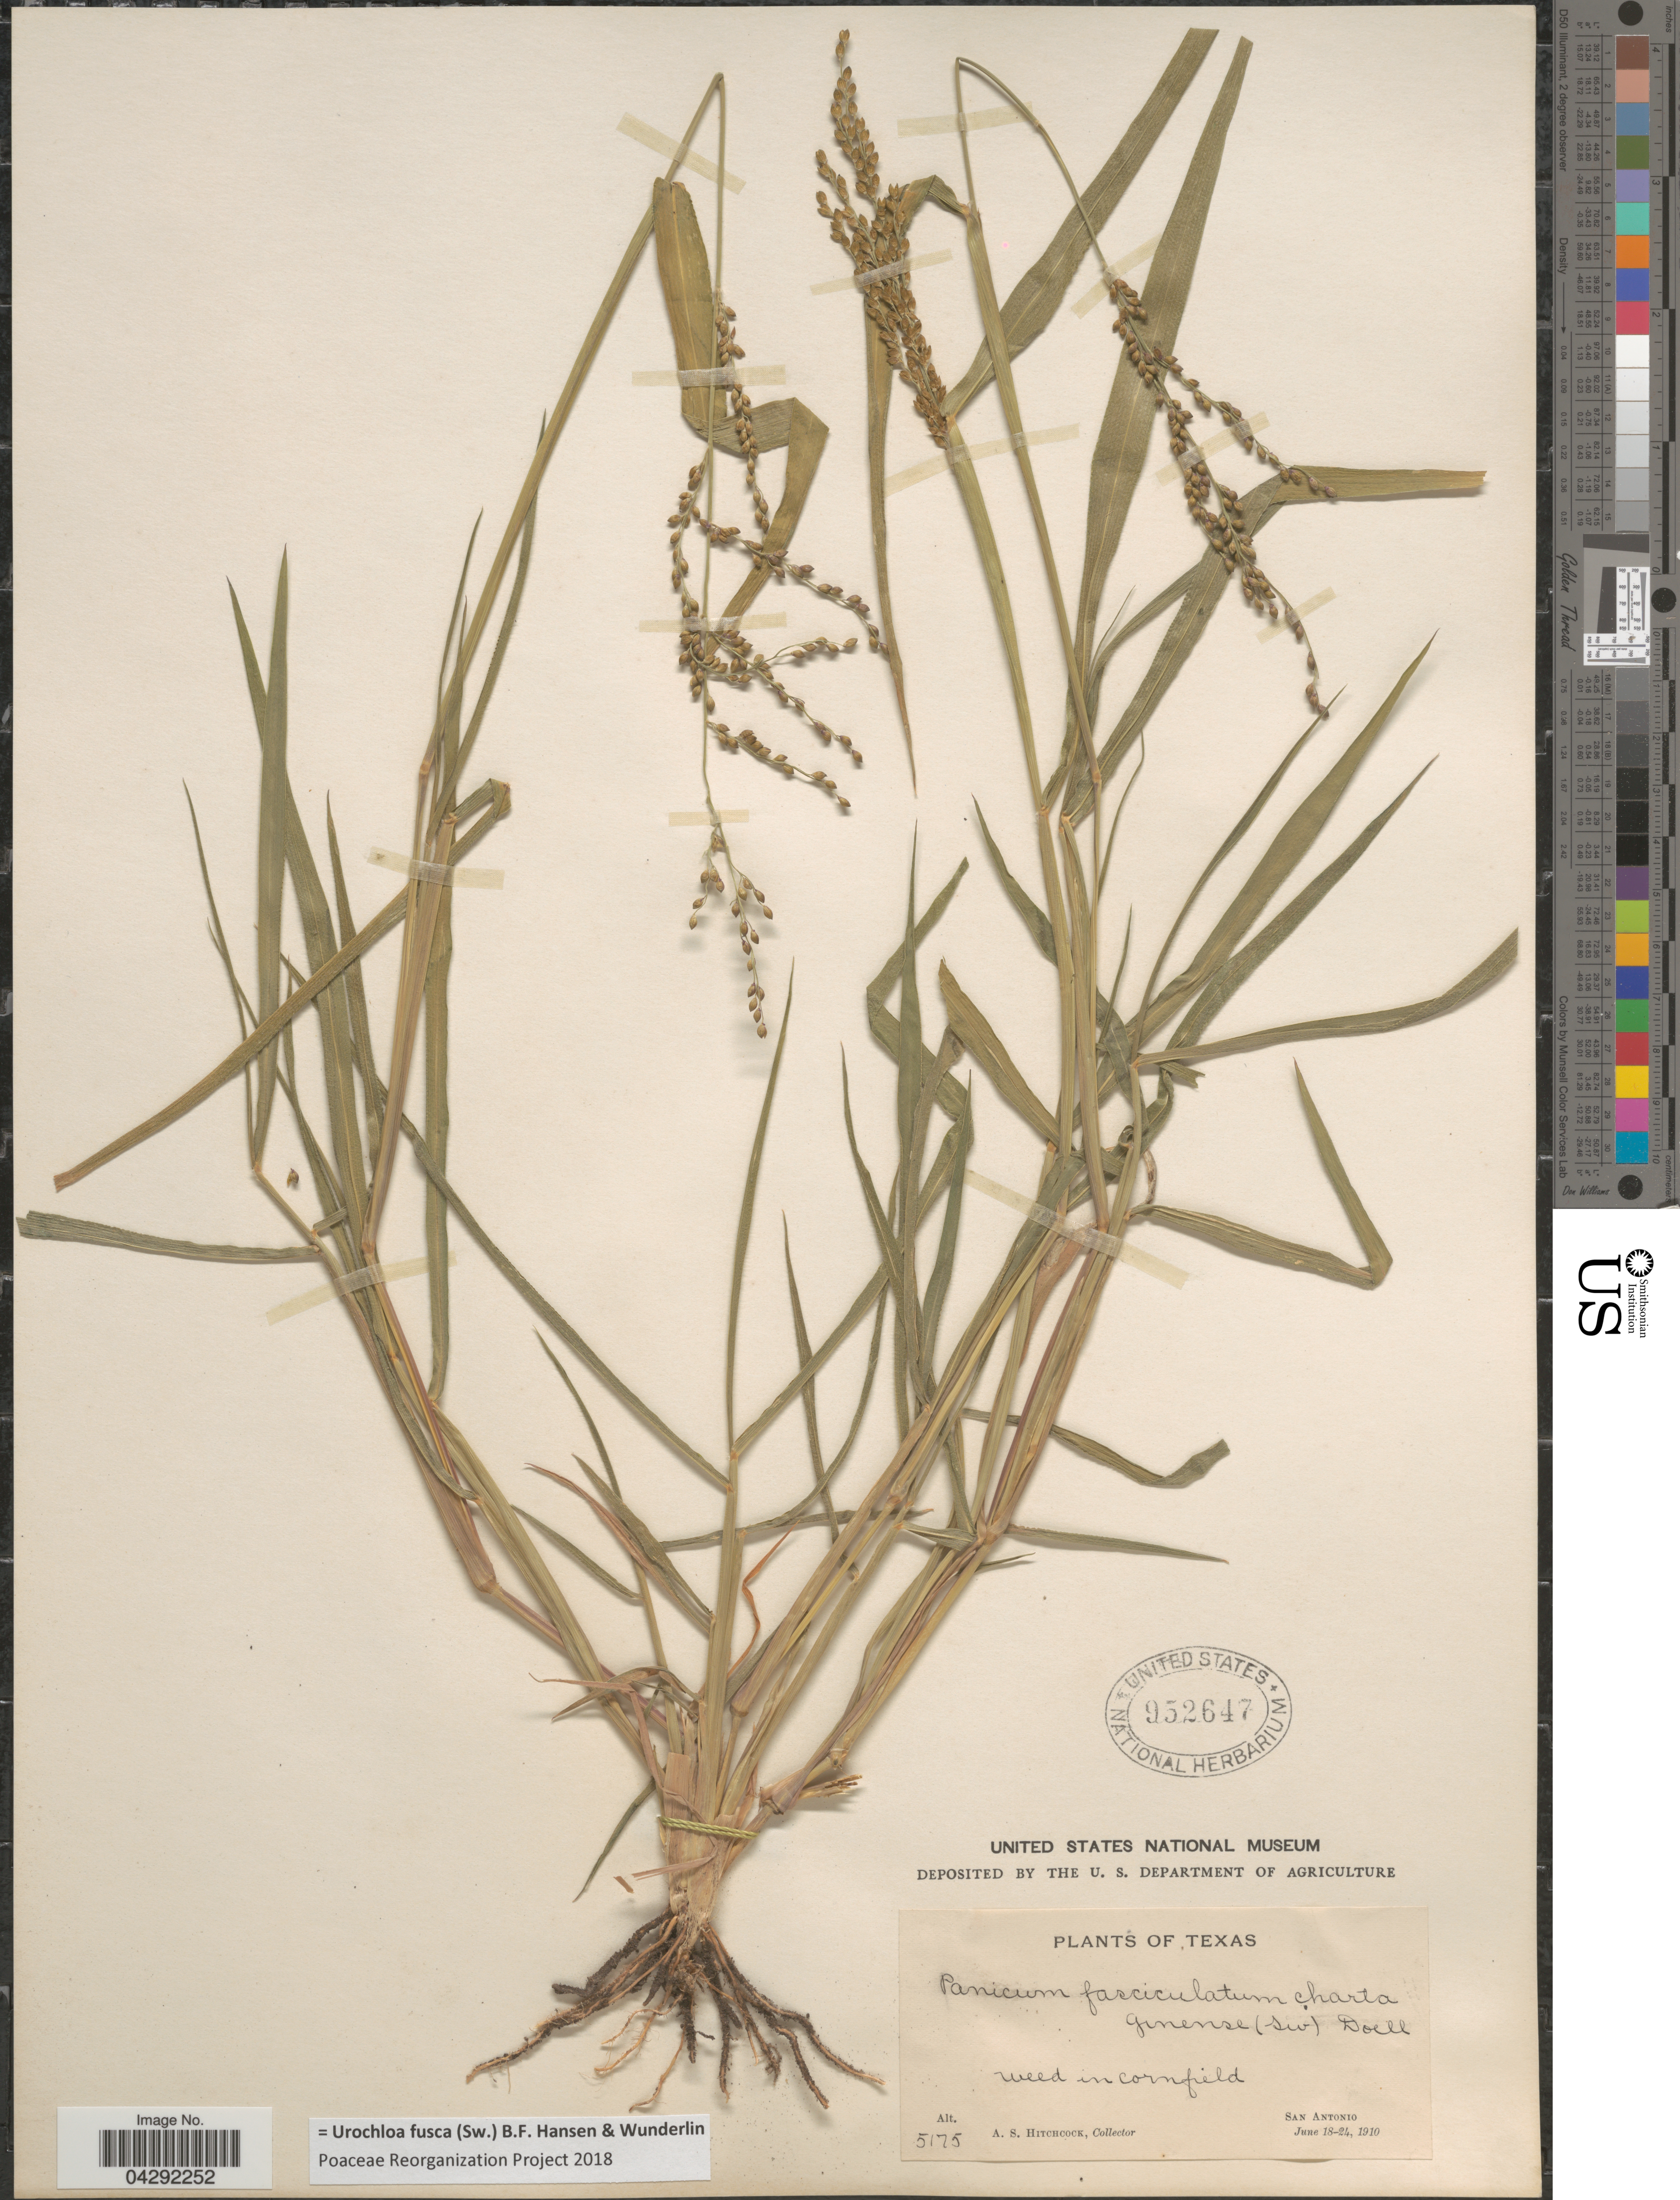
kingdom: Plantae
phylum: Tracheophyta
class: Liliopsida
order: Poales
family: Poaceae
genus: Urochloa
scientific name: Urochloa fusca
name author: (Sw.) B.F. Hansen & Wunderlin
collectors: A. S. Hitchcock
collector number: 5175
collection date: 1910-06-18/1910-06-24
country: United States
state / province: Texas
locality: Weed in cornfield. San Antonio.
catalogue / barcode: US 952647